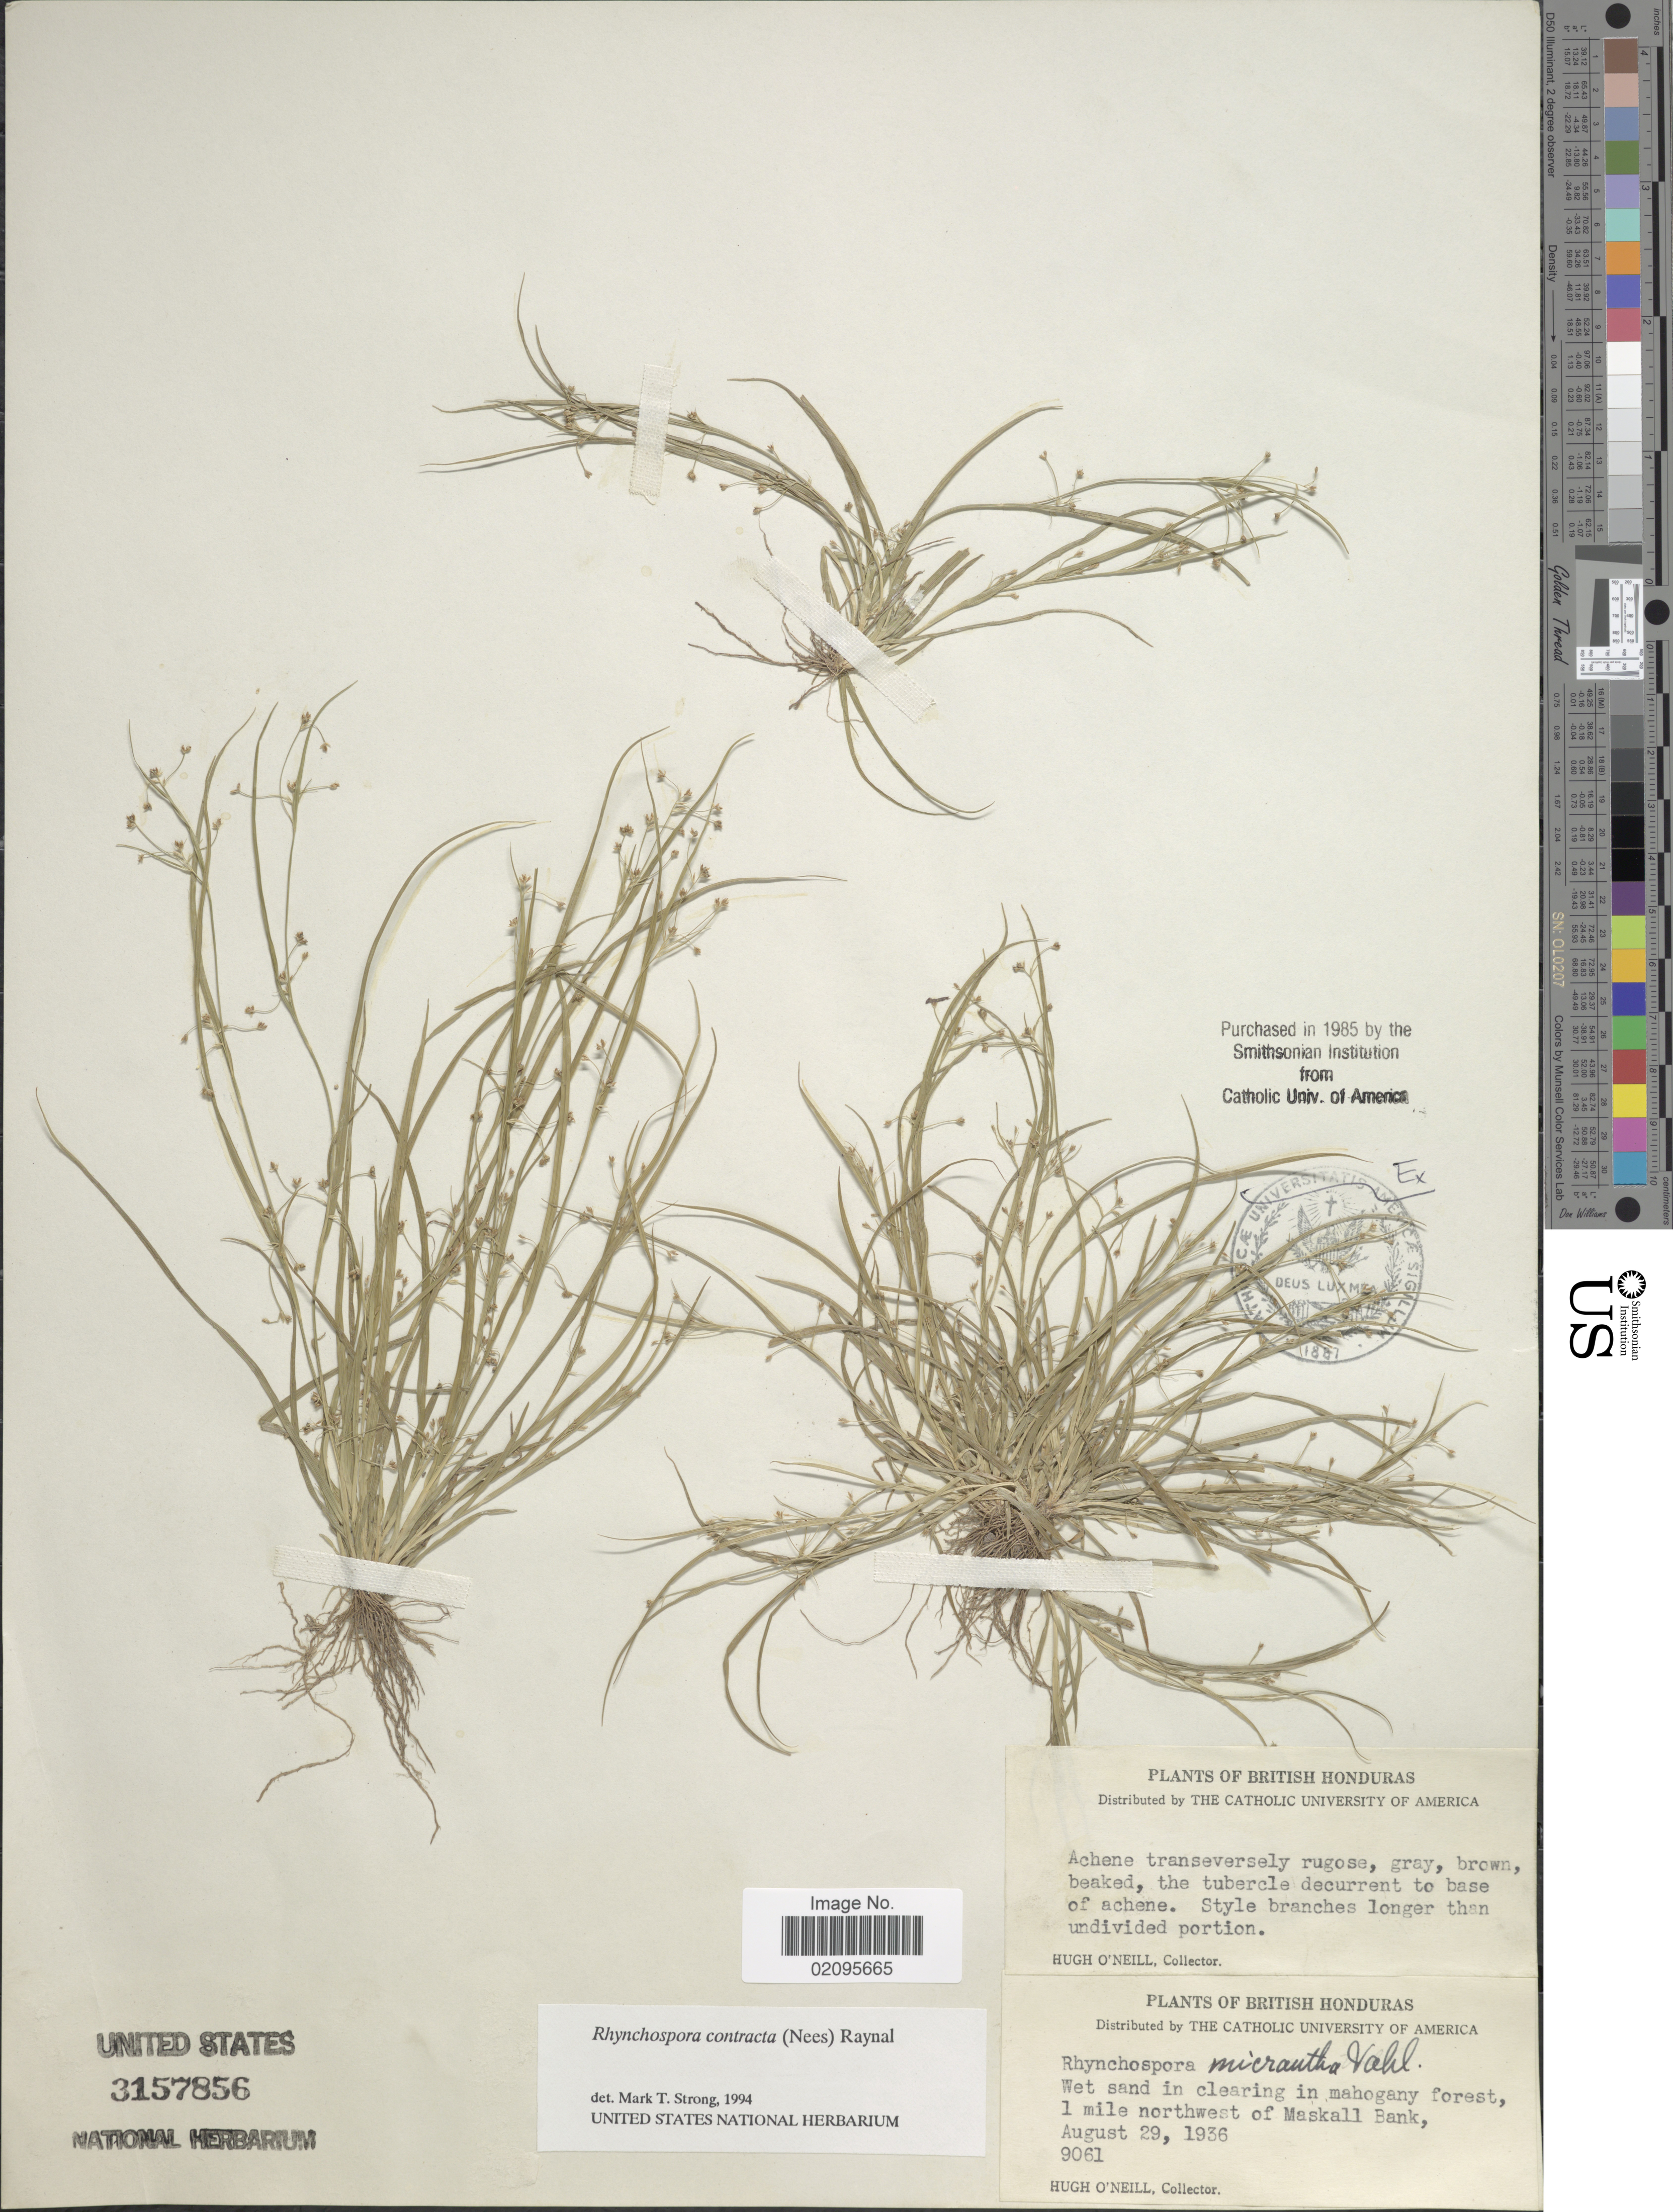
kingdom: Plantae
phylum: Tracheophyta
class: Liliopsida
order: Poales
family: Cyperaceae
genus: Rhynchospora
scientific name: Rhynchospora contracta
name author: (Nees) J. Raynal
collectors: H. O'Neill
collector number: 9061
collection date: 1936-08-29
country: Belize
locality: British Honduras, wet sand in clearing in mahogany forest, 1 mile northwest of Maskall Bank.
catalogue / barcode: US 3157856